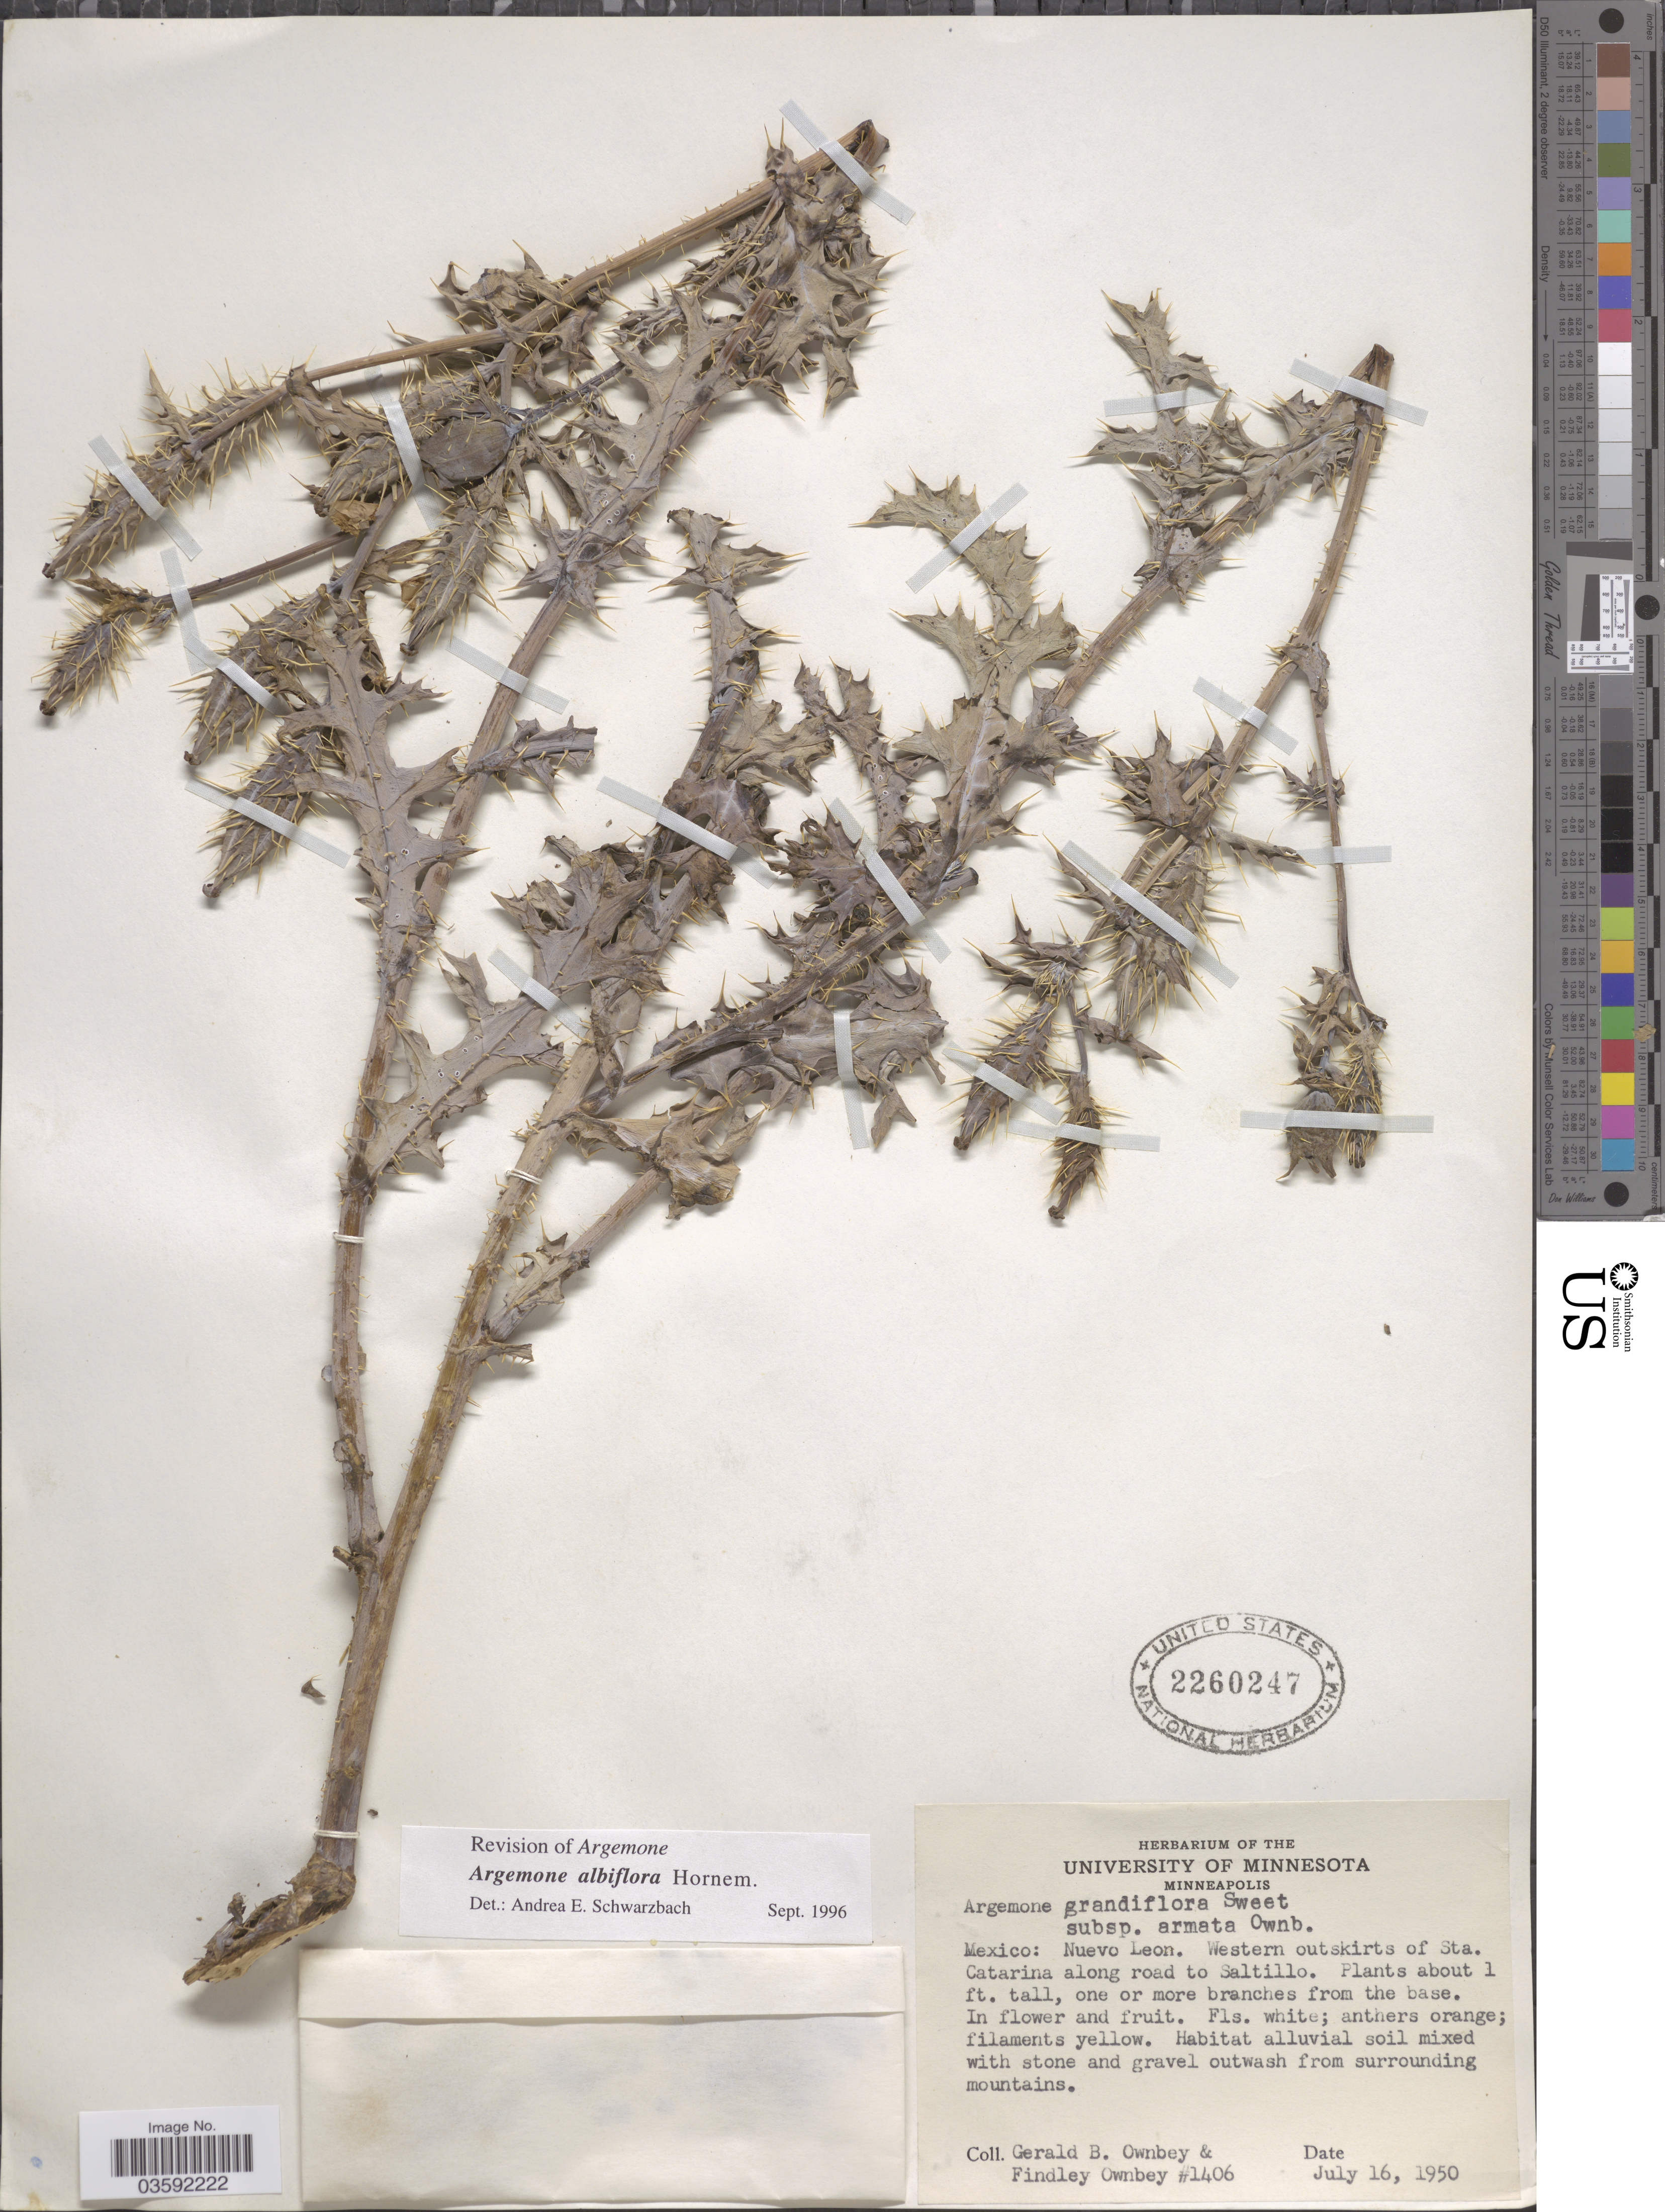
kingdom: Plantae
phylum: Tracheophyta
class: Magnoliopsida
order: Ranunculales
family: Papaveraceae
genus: Argemone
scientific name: Argemone albiflora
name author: Hornem.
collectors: G. B. Ownbey & F. Ownbey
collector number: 1406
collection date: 1950-07-16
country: Mexico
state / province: Nuevo León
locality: Western outskirts of Sta. Catarina along road to Saltillo.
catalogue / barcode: US 2260247